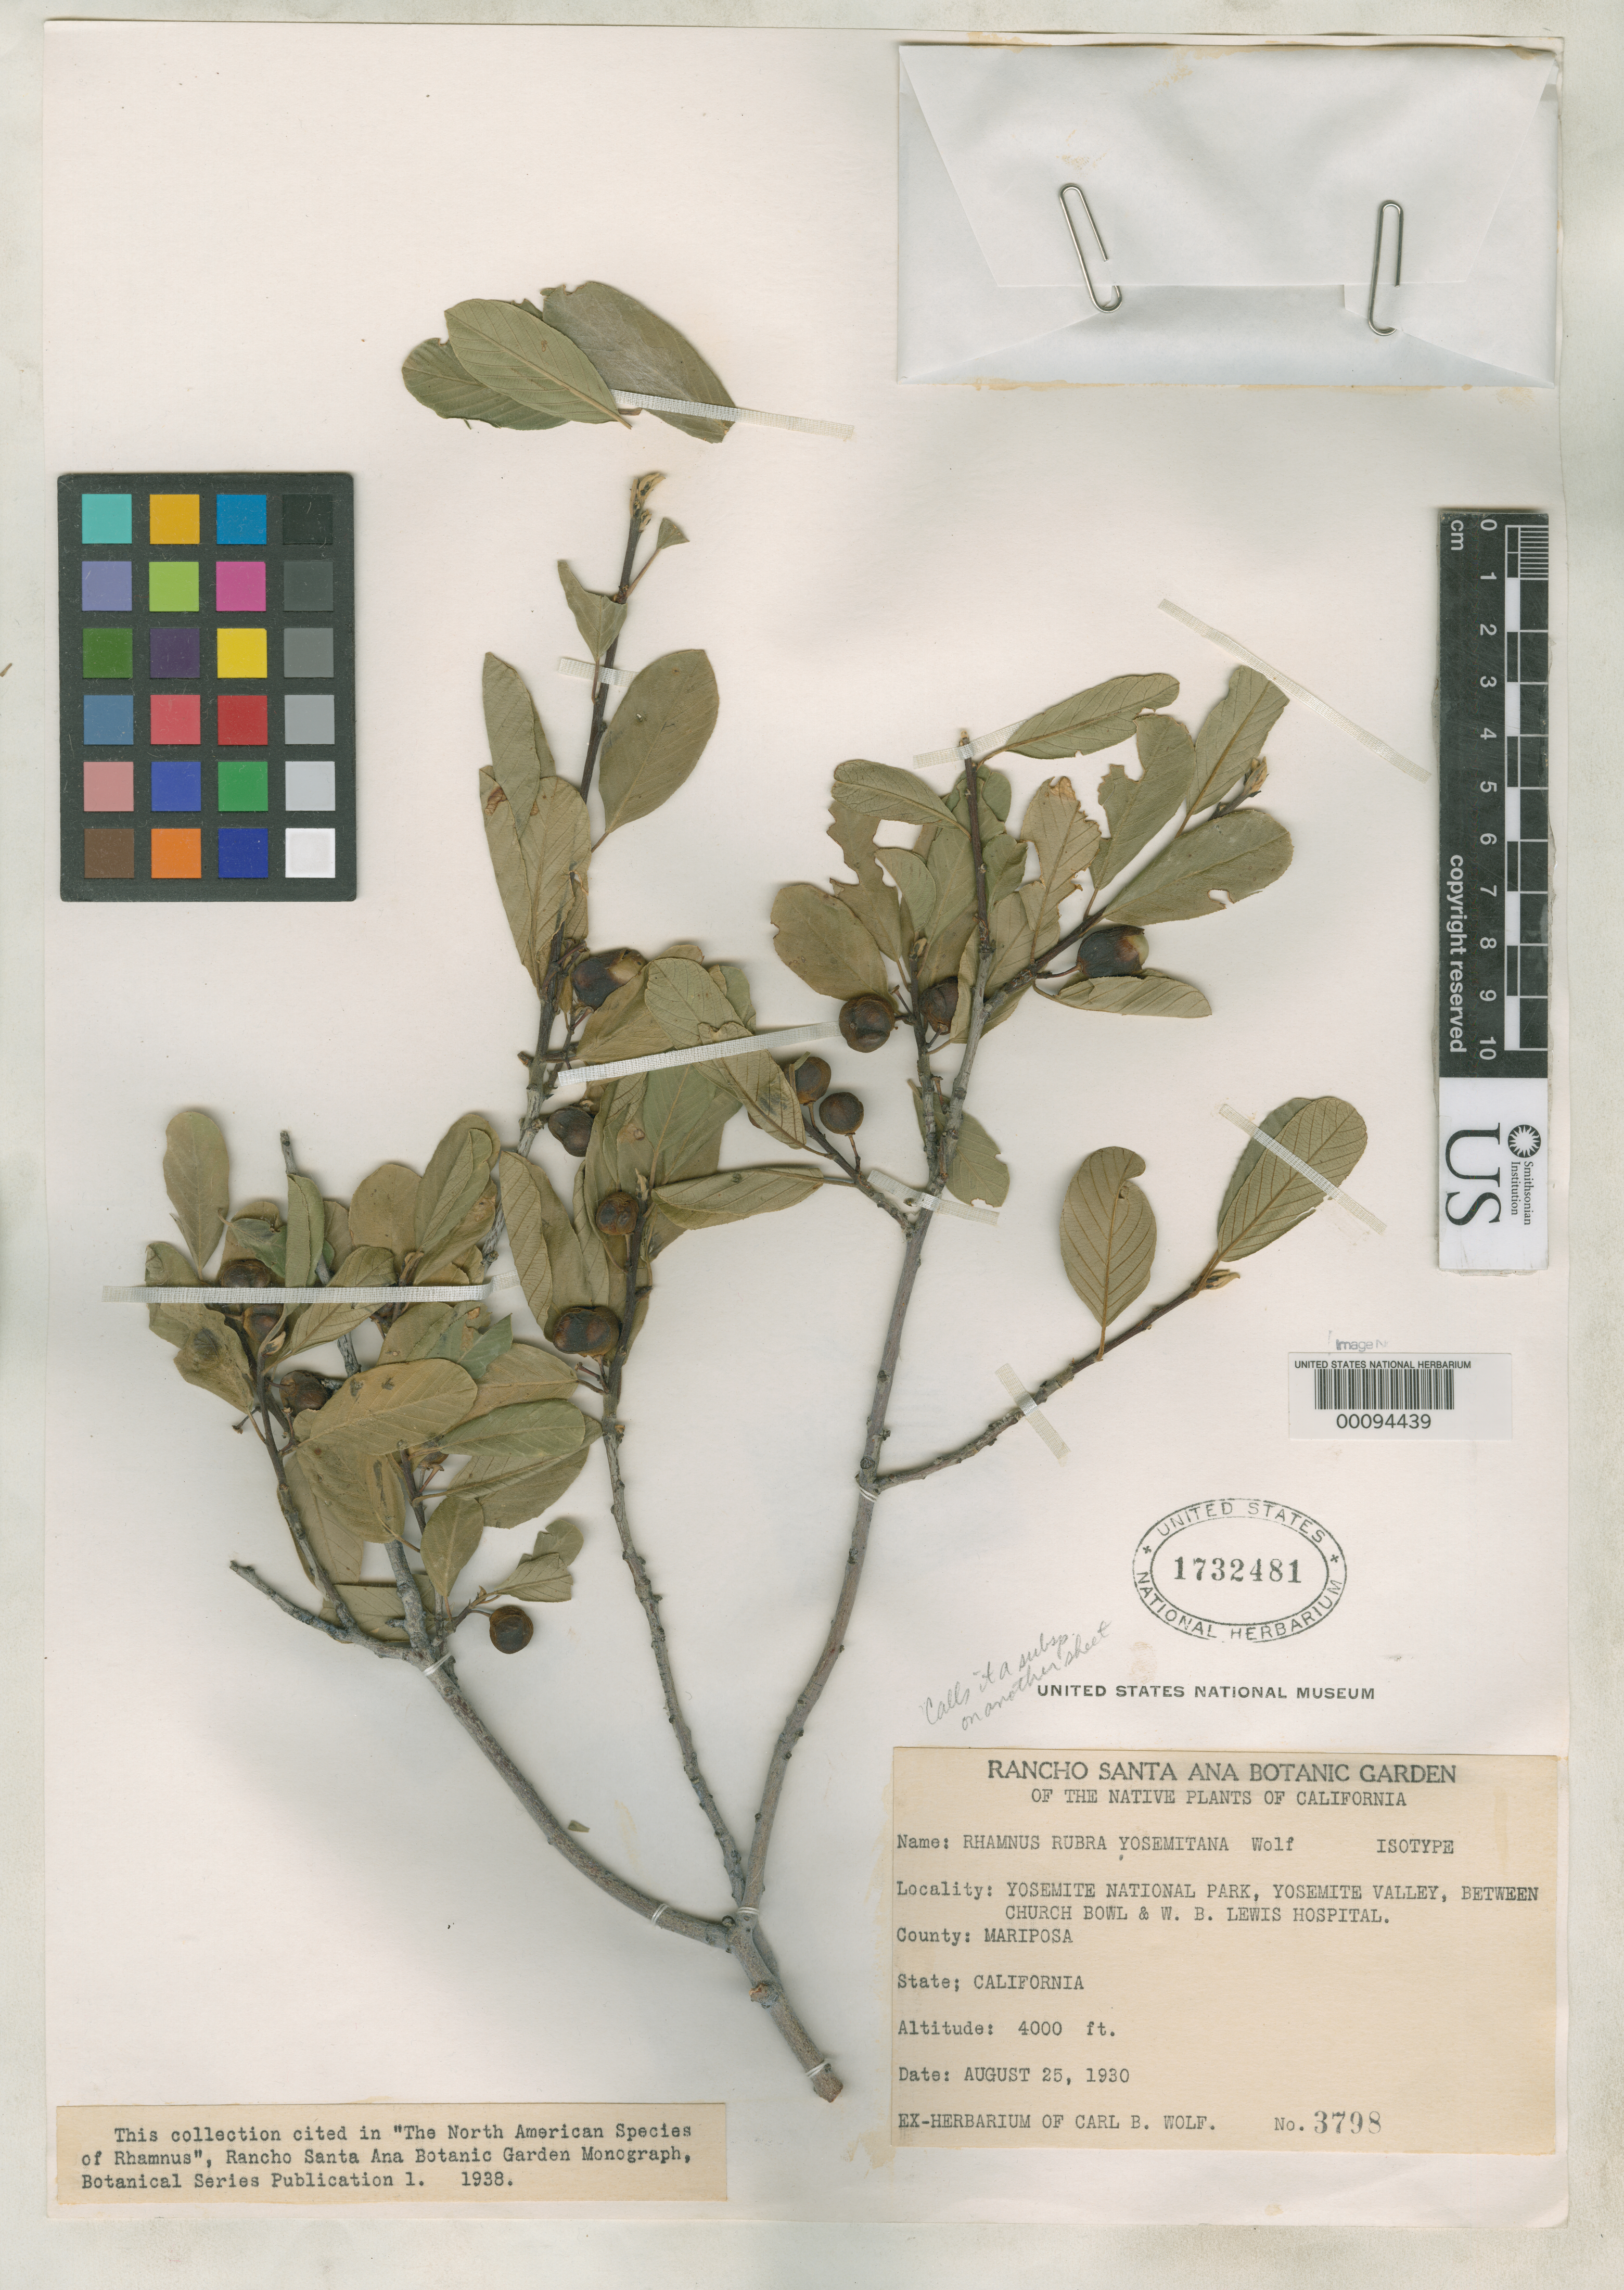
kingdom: Plantae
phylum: Tracheophyta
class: Magnoliopsida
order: Rosales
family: Rhamnaceae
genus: Rhamnus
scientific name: Rhamnus rubra subsp. yosemitana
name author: C.B. Wolf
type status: Isotype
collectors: C. B. Wolf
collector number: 3798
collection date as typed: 25 Aug 1930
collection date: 1930-08-25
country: United States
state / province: California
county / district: Mariposa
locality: Yosemite National Park.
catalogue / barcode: US 1732481